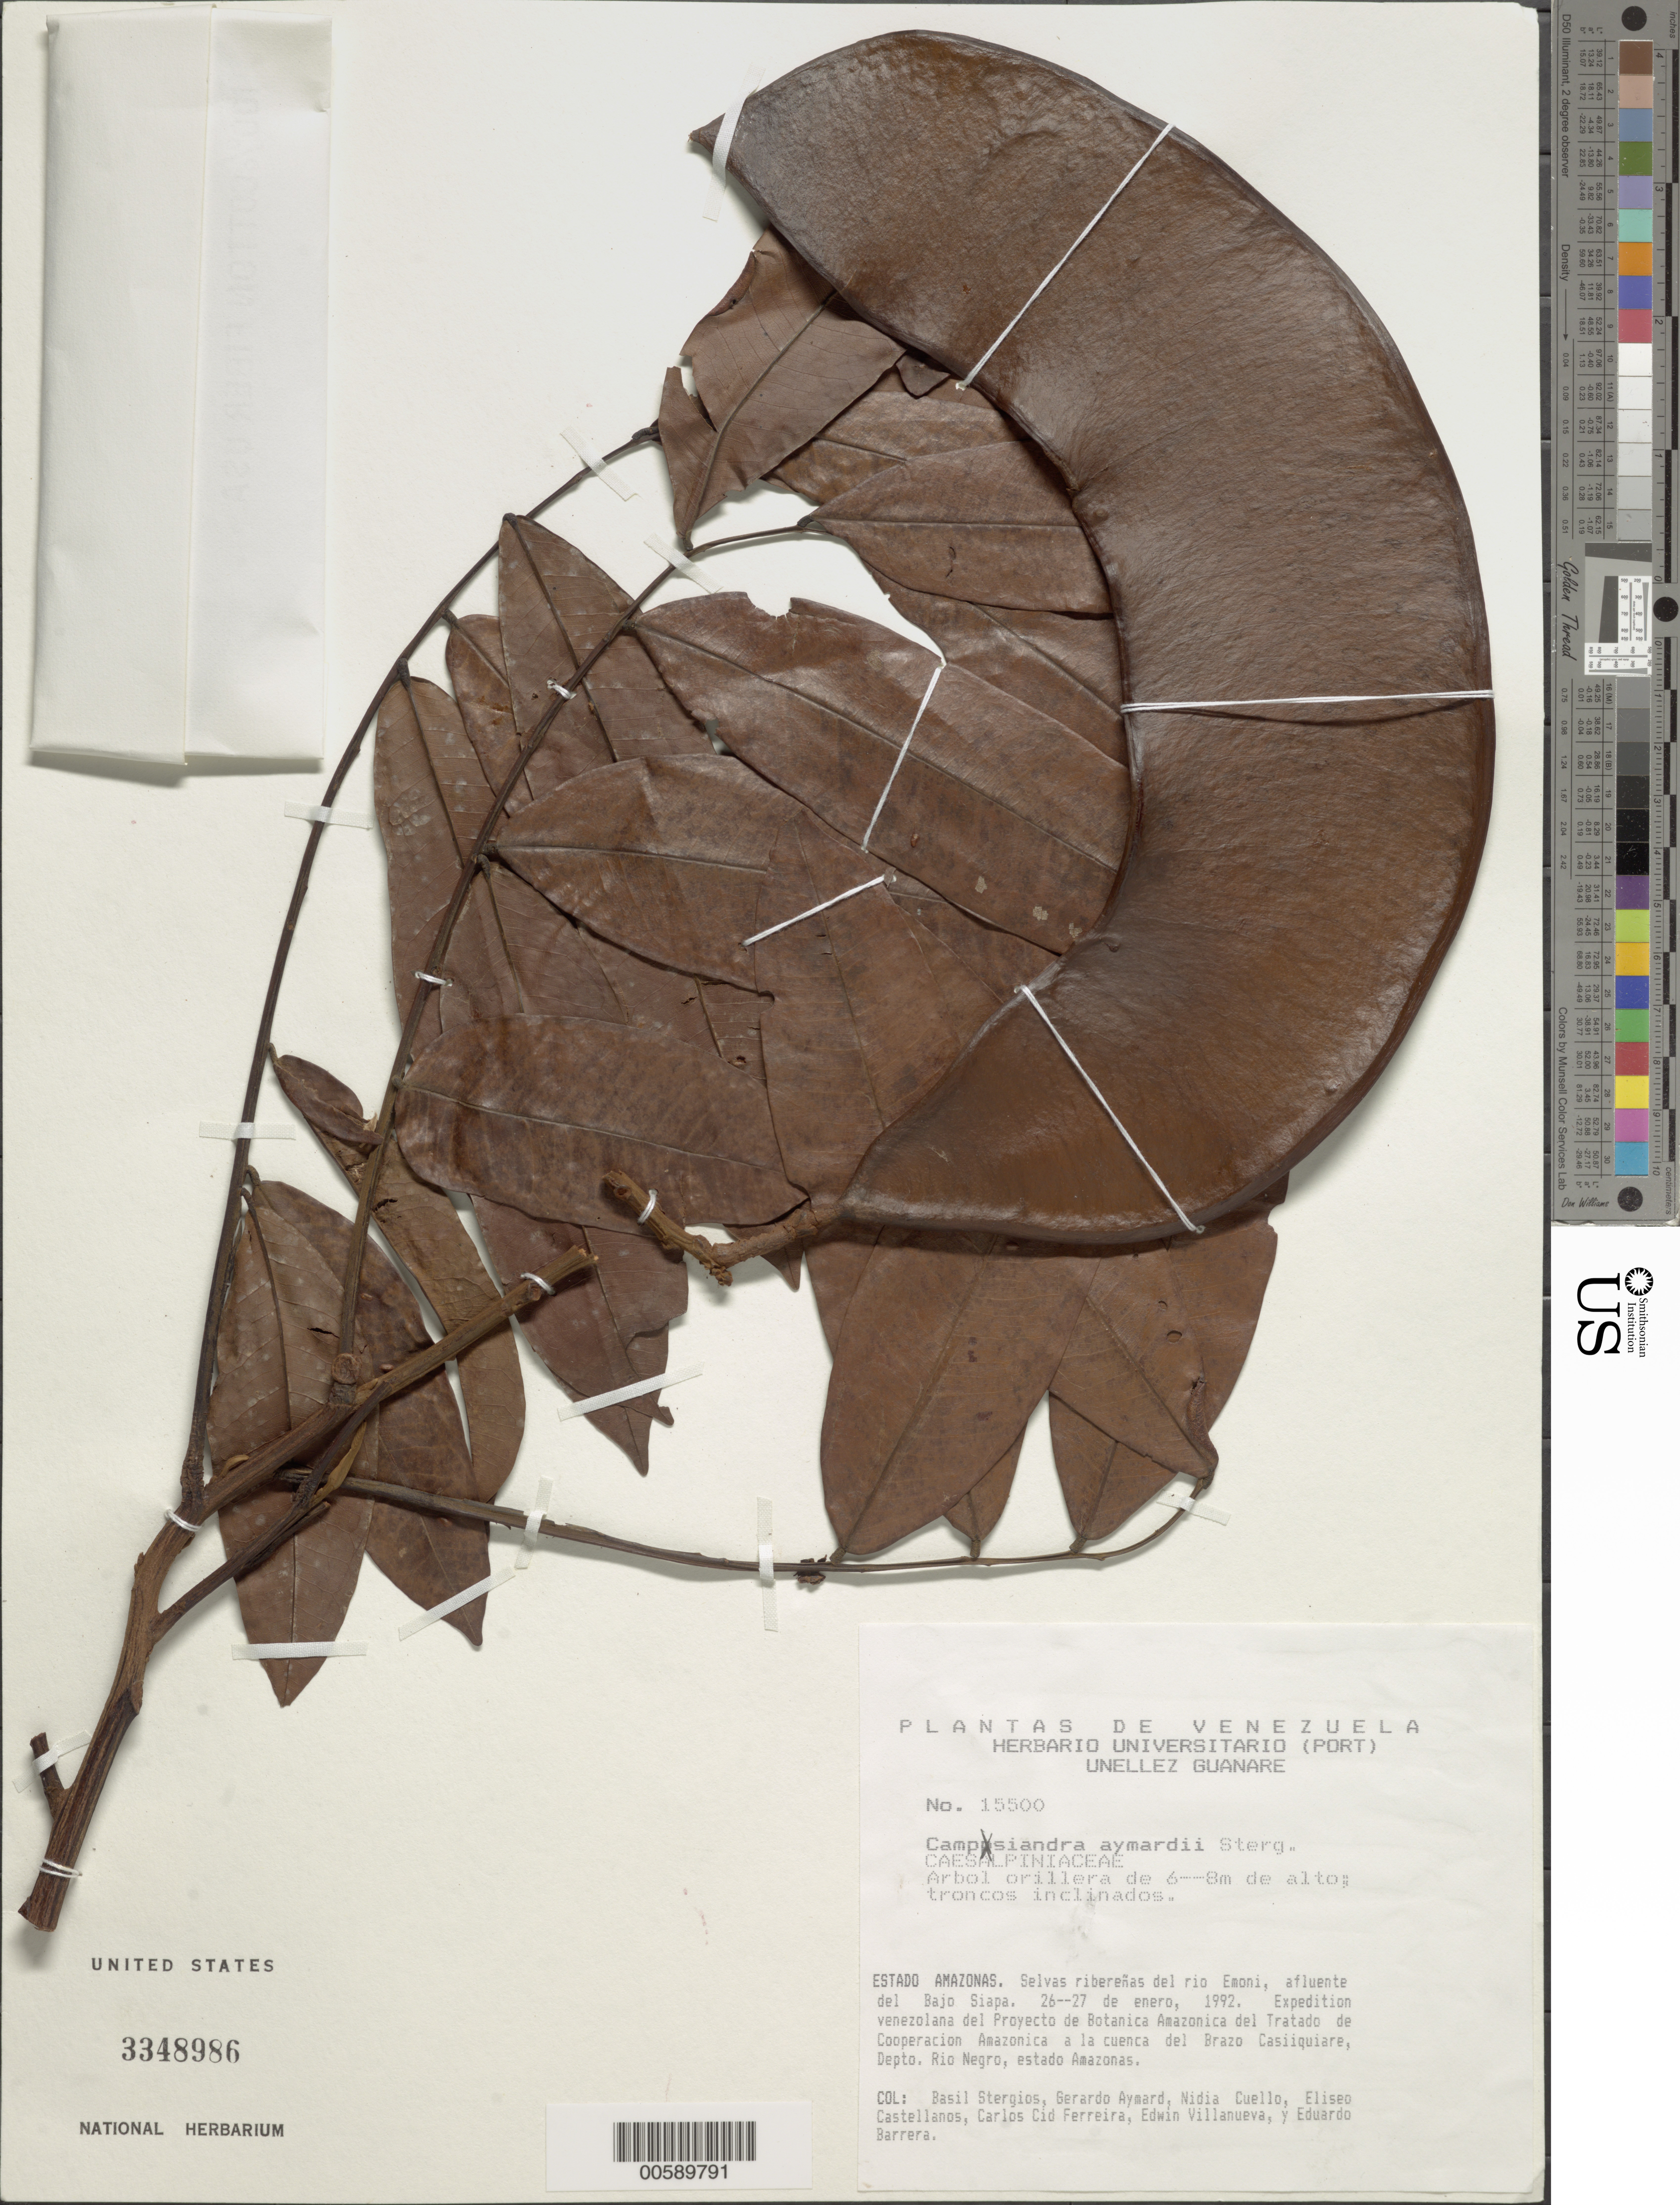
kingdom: Plantae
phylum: Tracheophyta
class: Magnoliopsida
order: Fabales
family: Fabaceae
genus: Campsiandra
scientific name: Campsiandra aymardii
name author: Stergios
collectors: B. G. Stergios, G. A. Aymard, N. L. Cuello, E. Castellanos, C. A. Cid Ferreira, E. Villanueva & E. Barrera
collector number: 15500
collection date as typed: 26 Jan 1992 and 27 Jan 1992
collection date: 1992-01-26,1992-01-27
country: Venezuela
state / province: Amazonas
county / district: Río Negro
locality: Rio Emoni, afluente del Bajo Siapa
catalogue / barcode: US 3348986